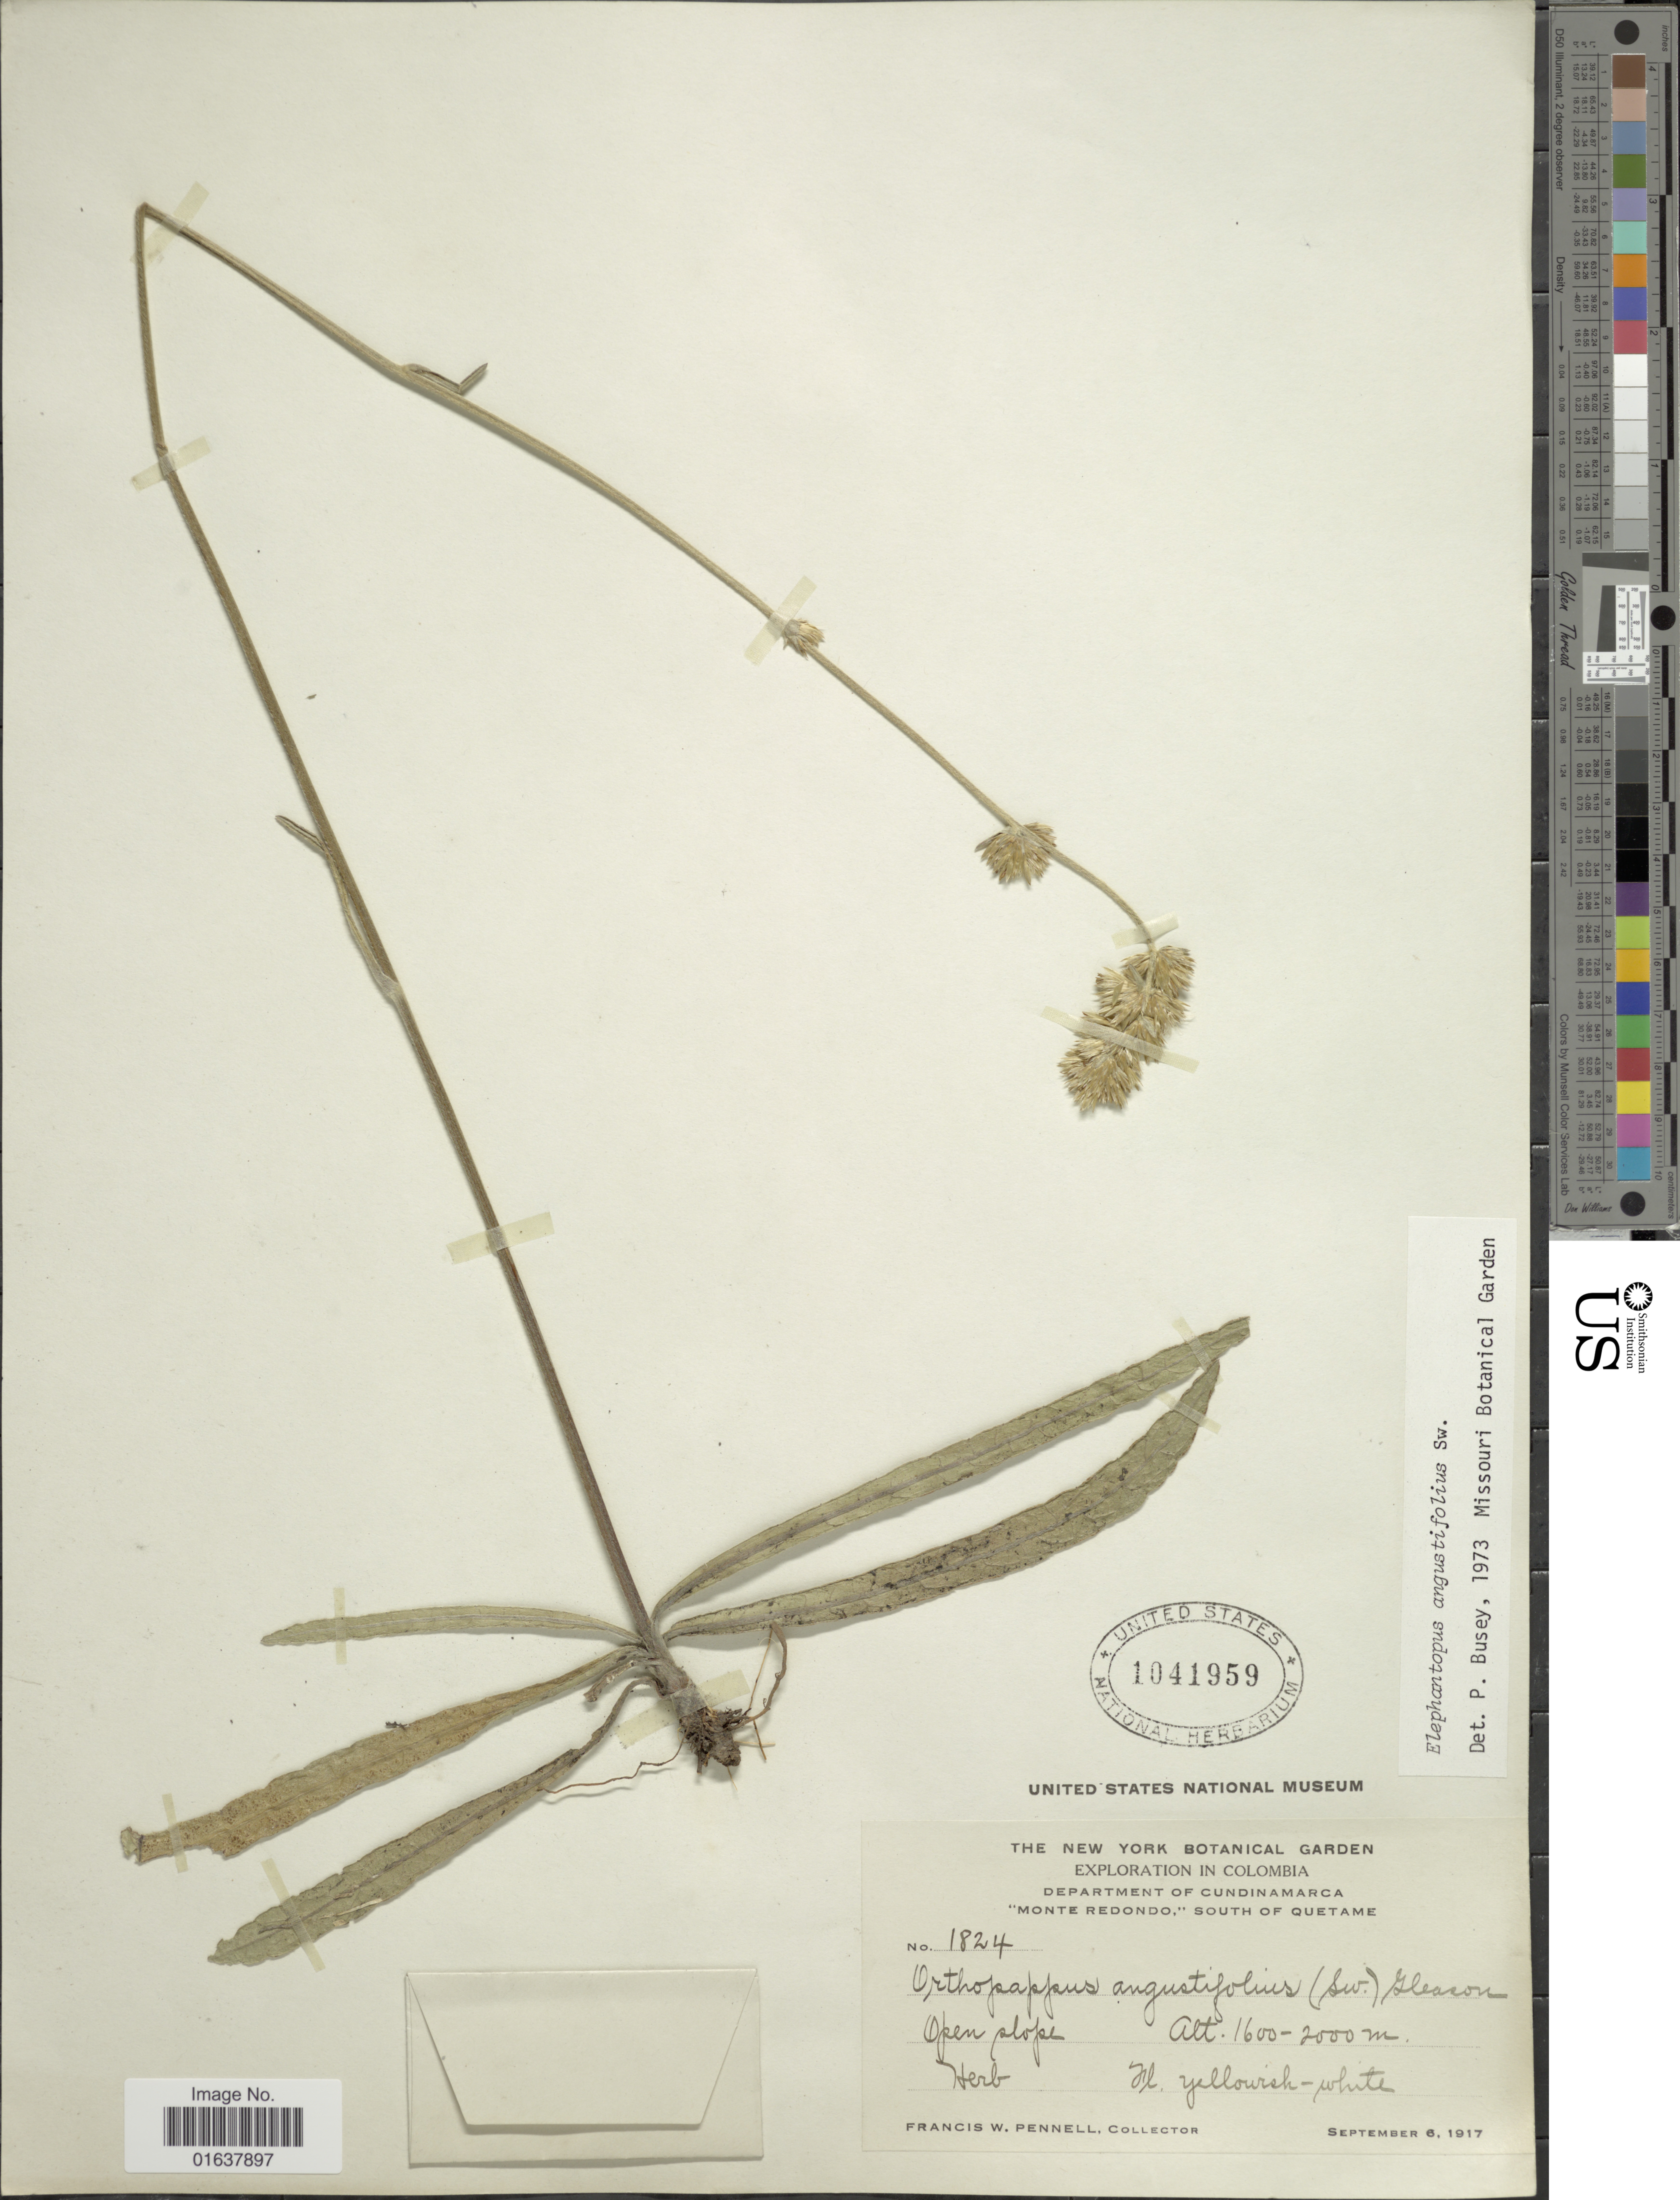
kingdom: Plantae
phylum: Tracheophyta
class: Magnoliopsida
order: Asterales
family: Asteraceae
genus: Orthopappus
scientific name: Orthopappus angustifolius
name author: (Sw.) Gleason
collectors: F. W. Pennell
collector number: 1824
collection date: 1917-09-06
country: Colombia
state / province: Cundinamarca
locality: Department of Cundinamarca. Monte Redondo, South of Quetame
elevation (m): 1600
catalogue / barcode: US 1041959